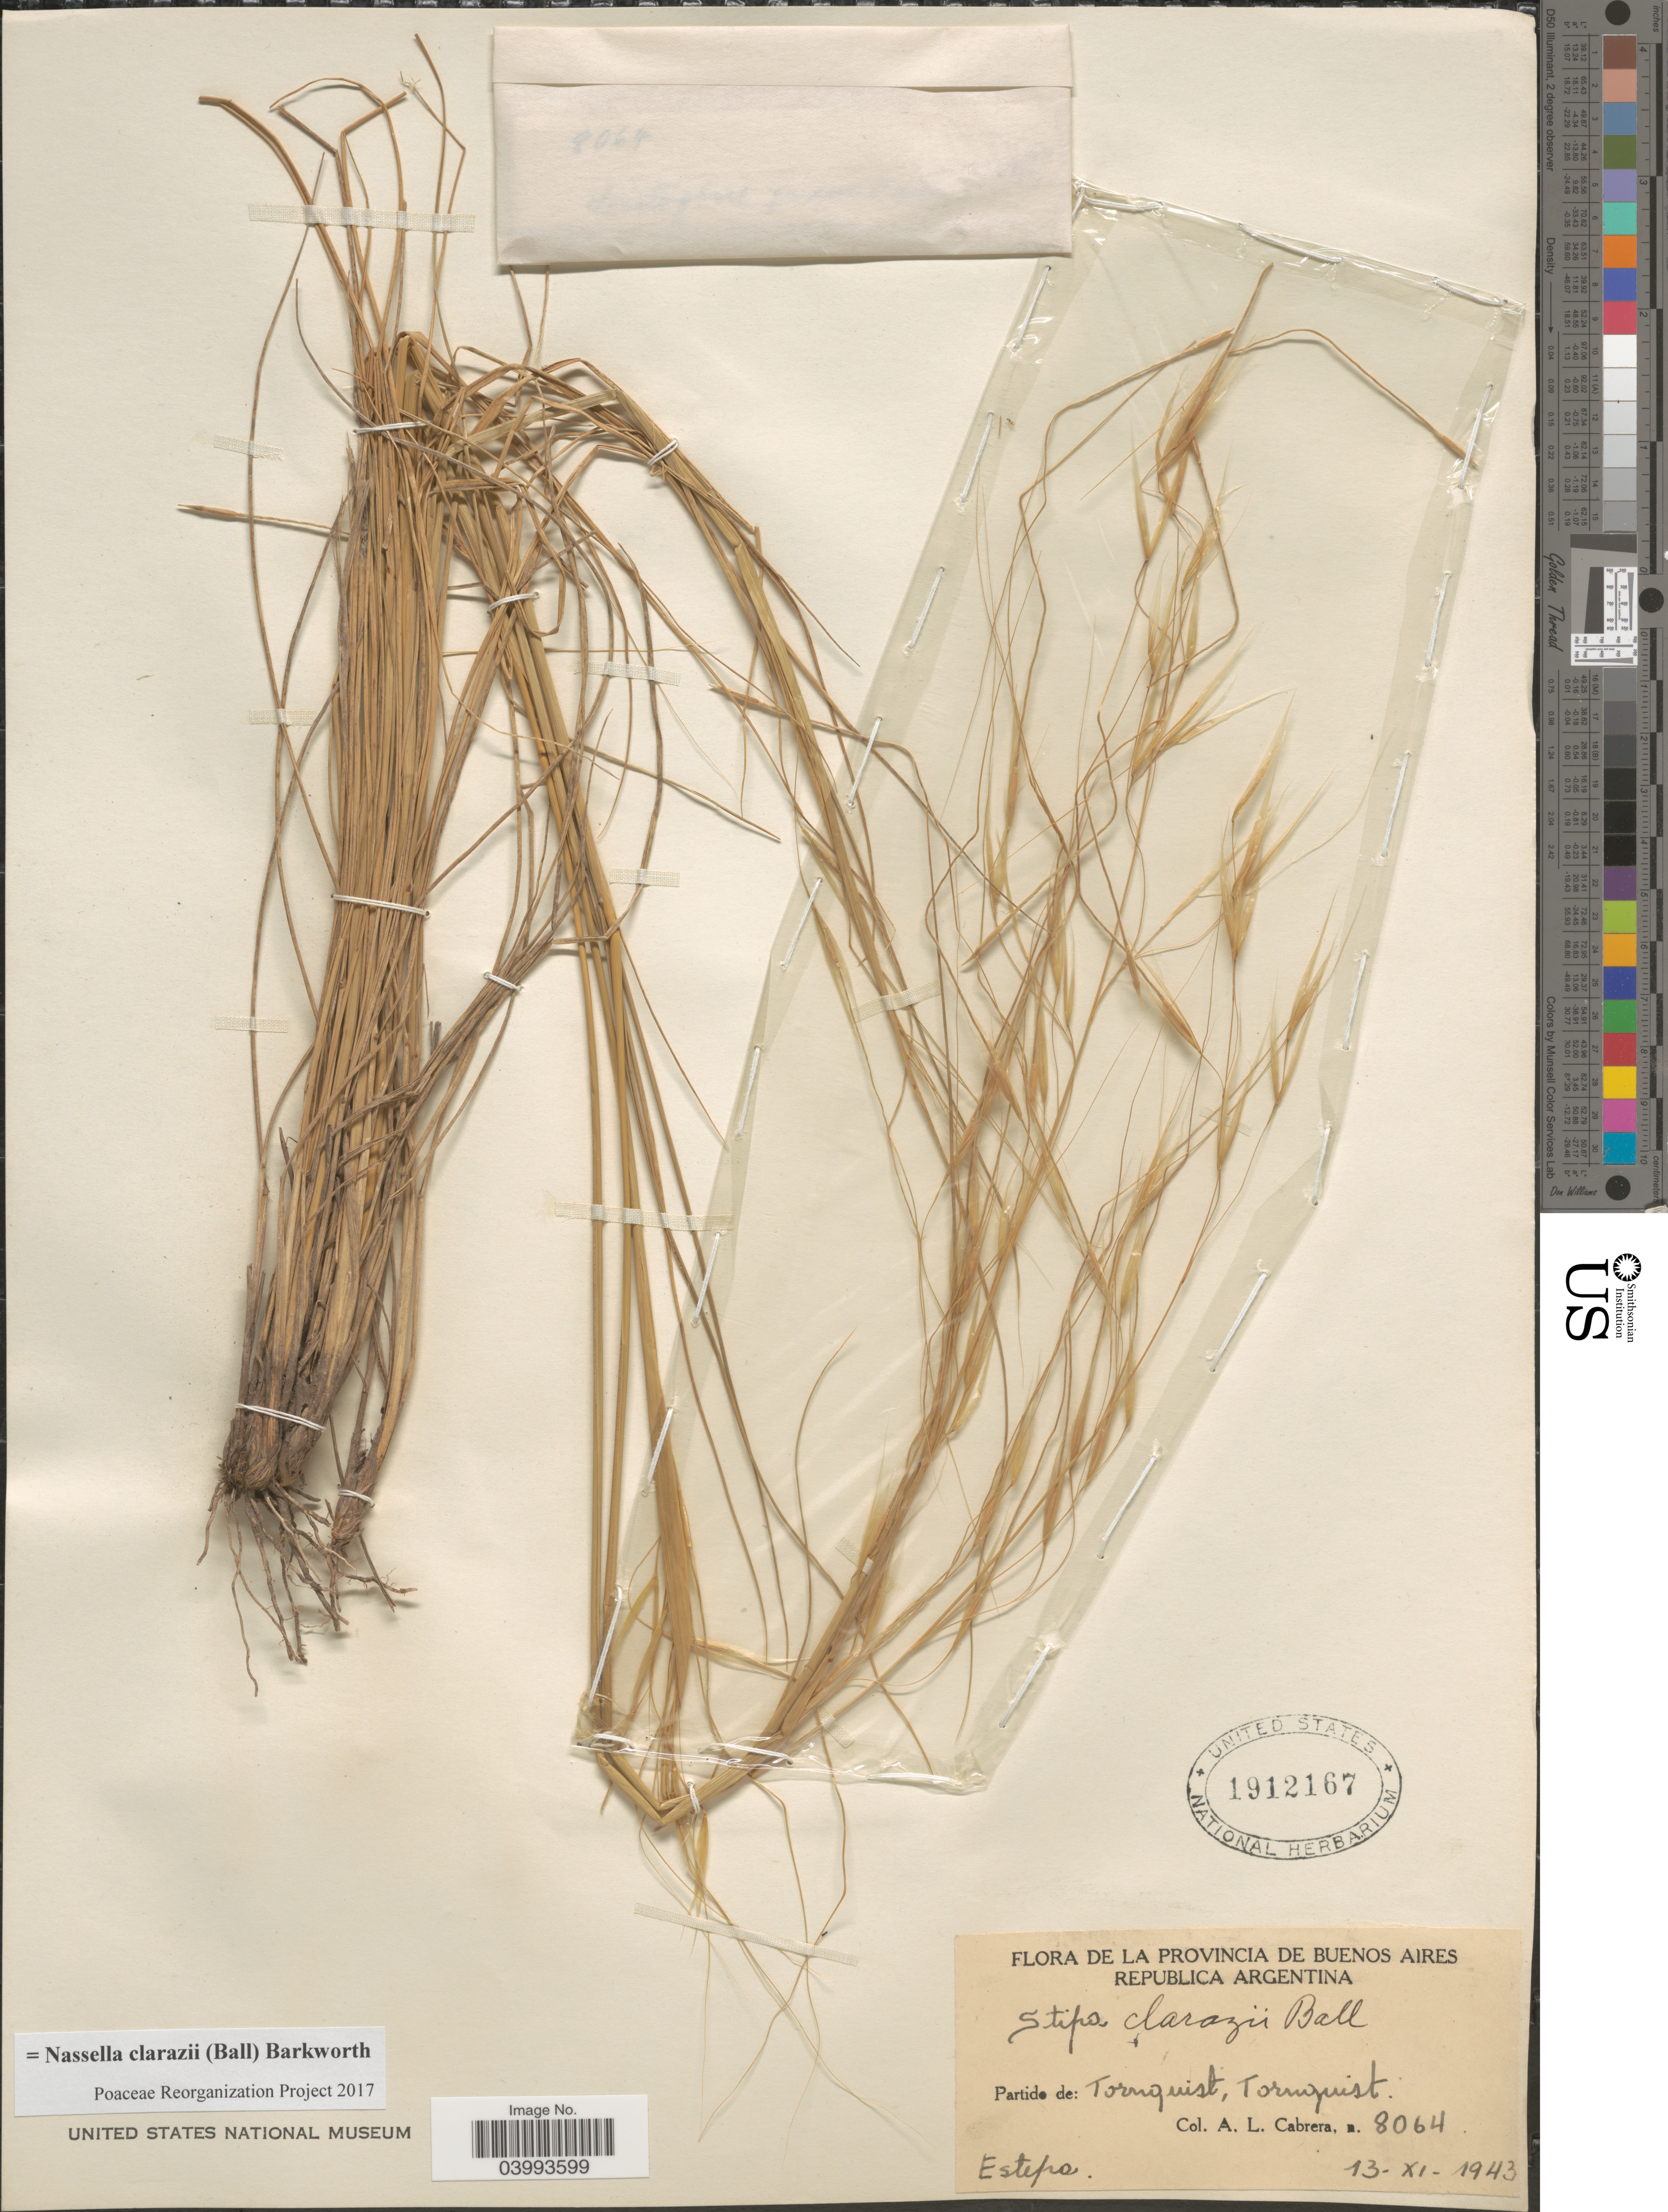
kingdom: Plantae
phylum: Tracheophyta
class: Liliopsida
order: Poales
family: Poaceae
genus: Nassella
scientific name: Nassella clarazii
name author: (Ball) Barkworth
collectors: A. L. Cabrera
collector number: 8064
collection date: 1943-11-13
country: Argentina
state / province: Buenos Aires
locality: Republica Argentina. Partido de: Tornquist, Tornquist.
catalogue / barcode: US 1912167